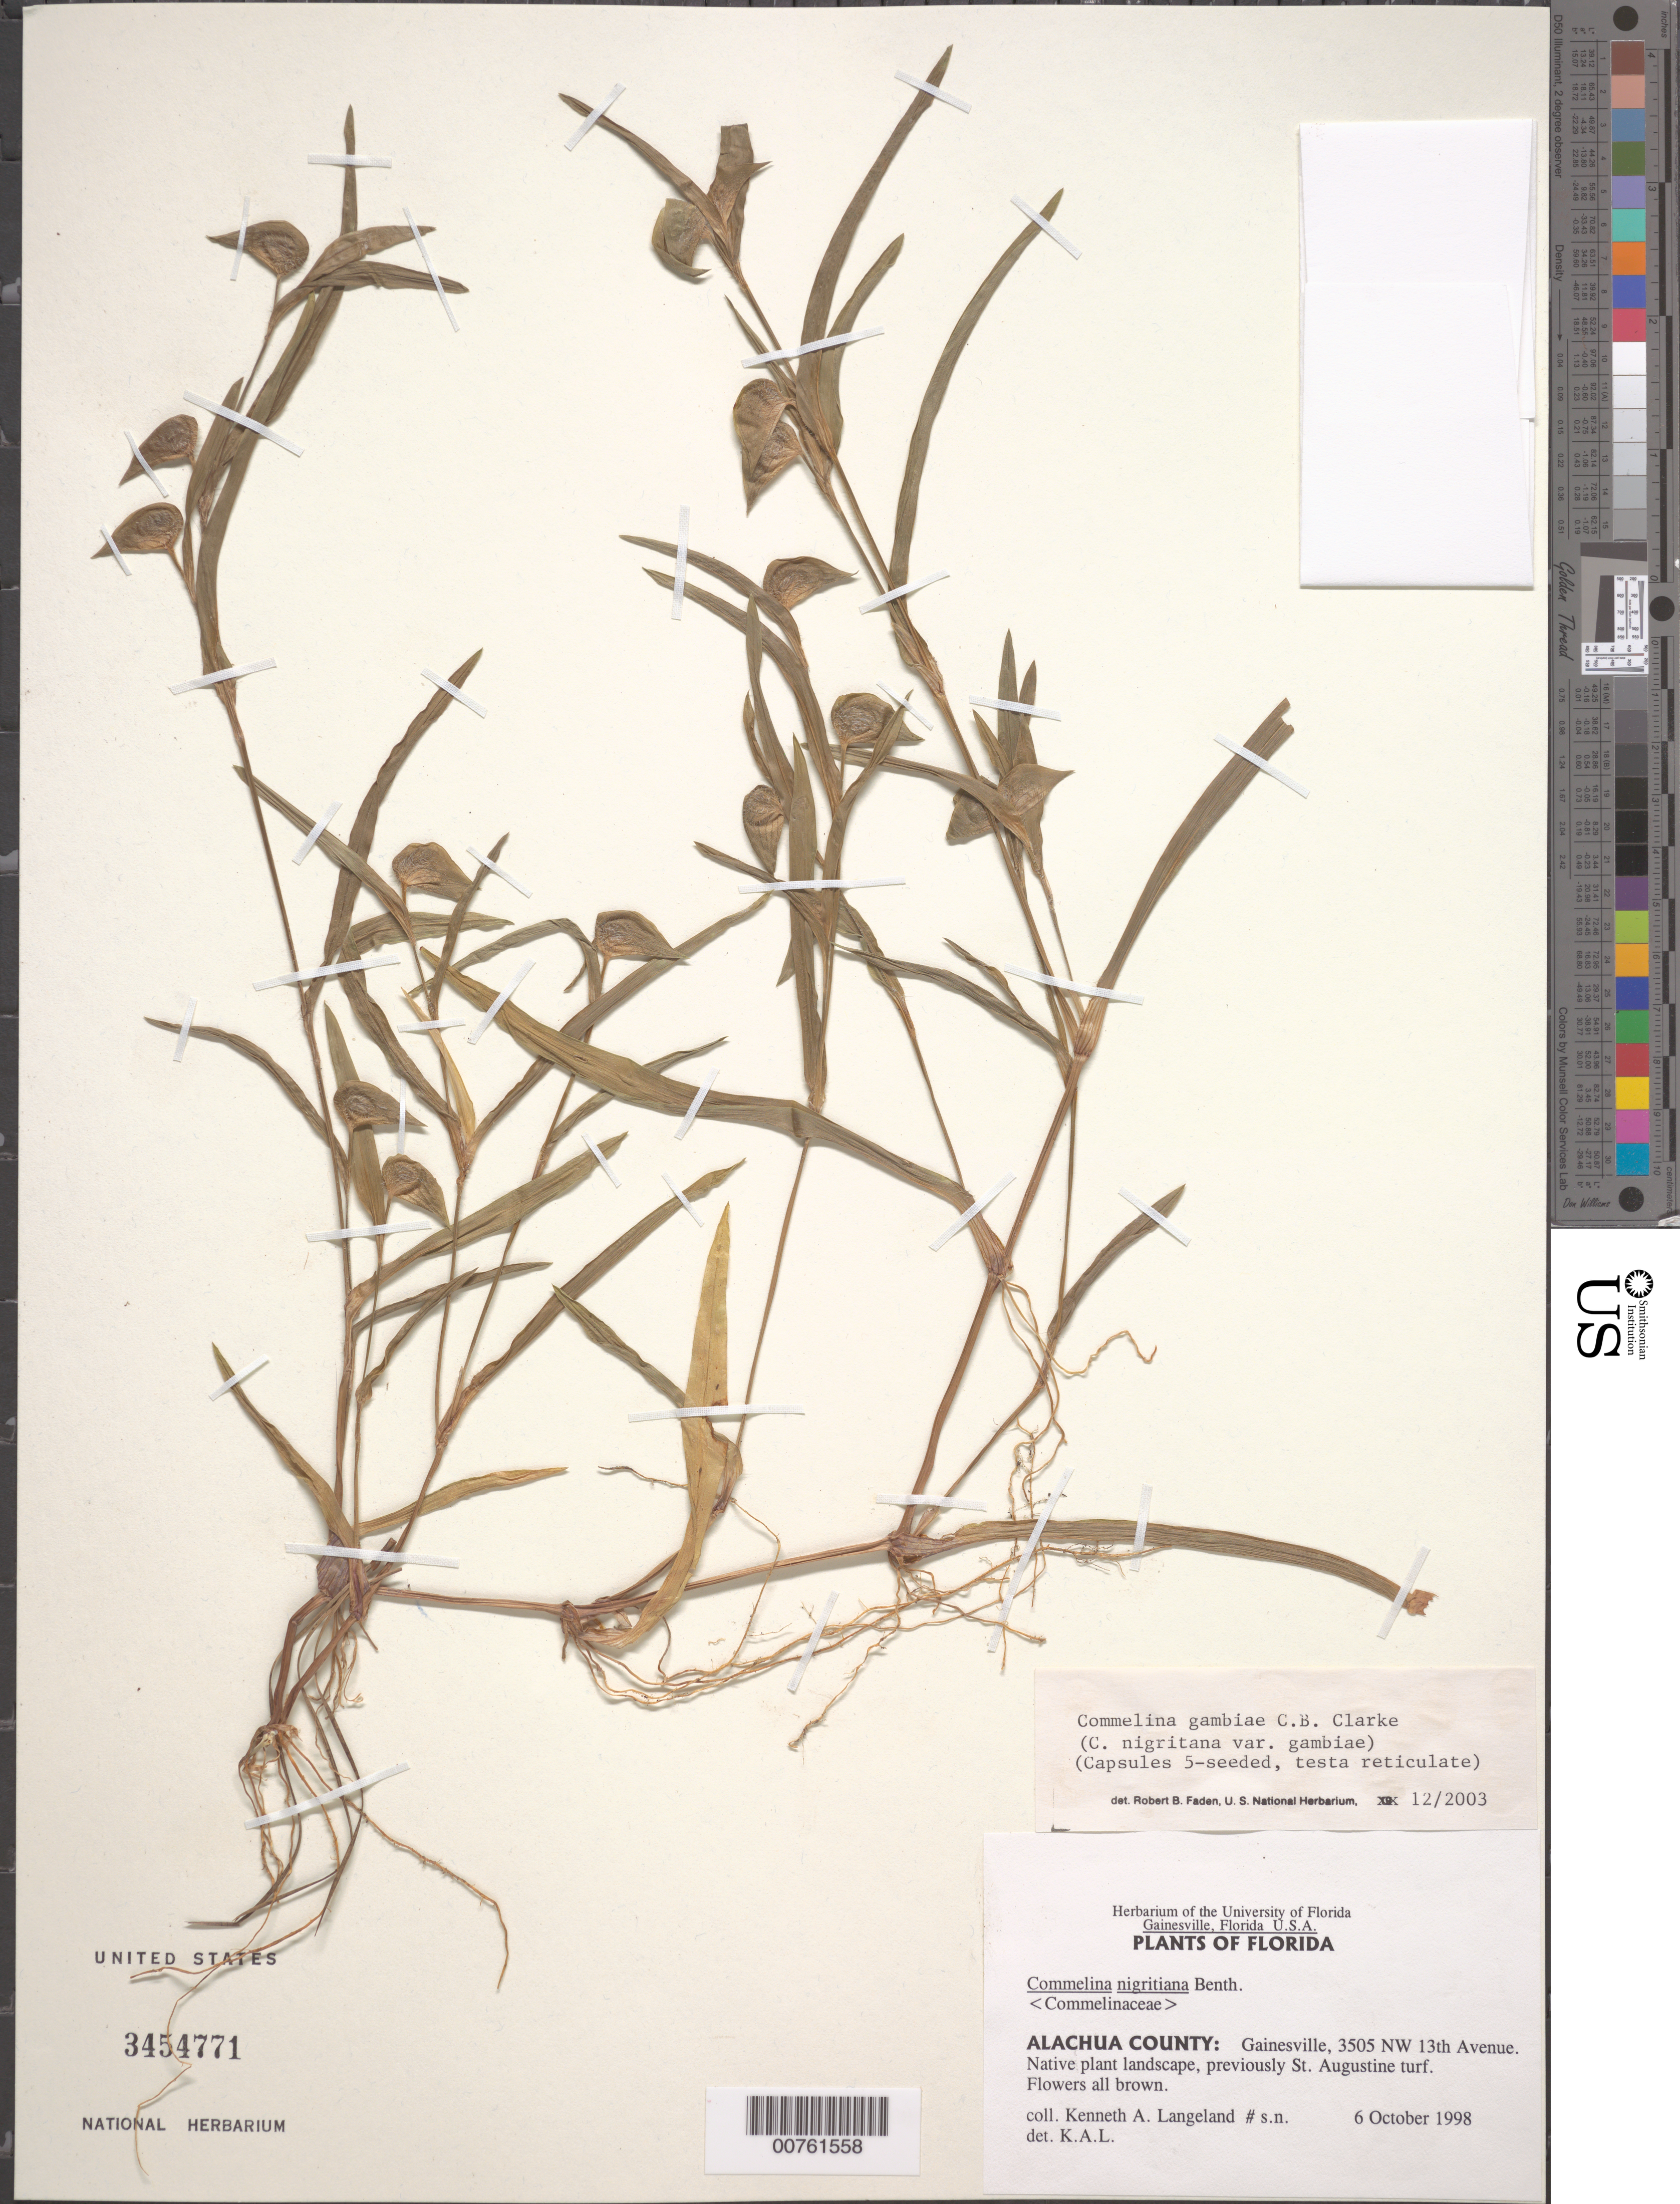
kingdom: Plantae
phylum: Tracheophyta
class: Liliopsida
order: Commelinales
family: Commelinaceae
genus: Commelina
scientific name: Commelina gambiae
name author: C.B. Clarke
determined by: Faden, Robert B., (US), Smithsonian Institution - National Museum of Natural History (UNITED STATES)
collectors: K. Langeland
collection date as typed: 06 Oct 1998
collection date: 1998-10-06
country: United States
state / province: Florida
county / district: Alachua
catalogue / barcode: US 3454771